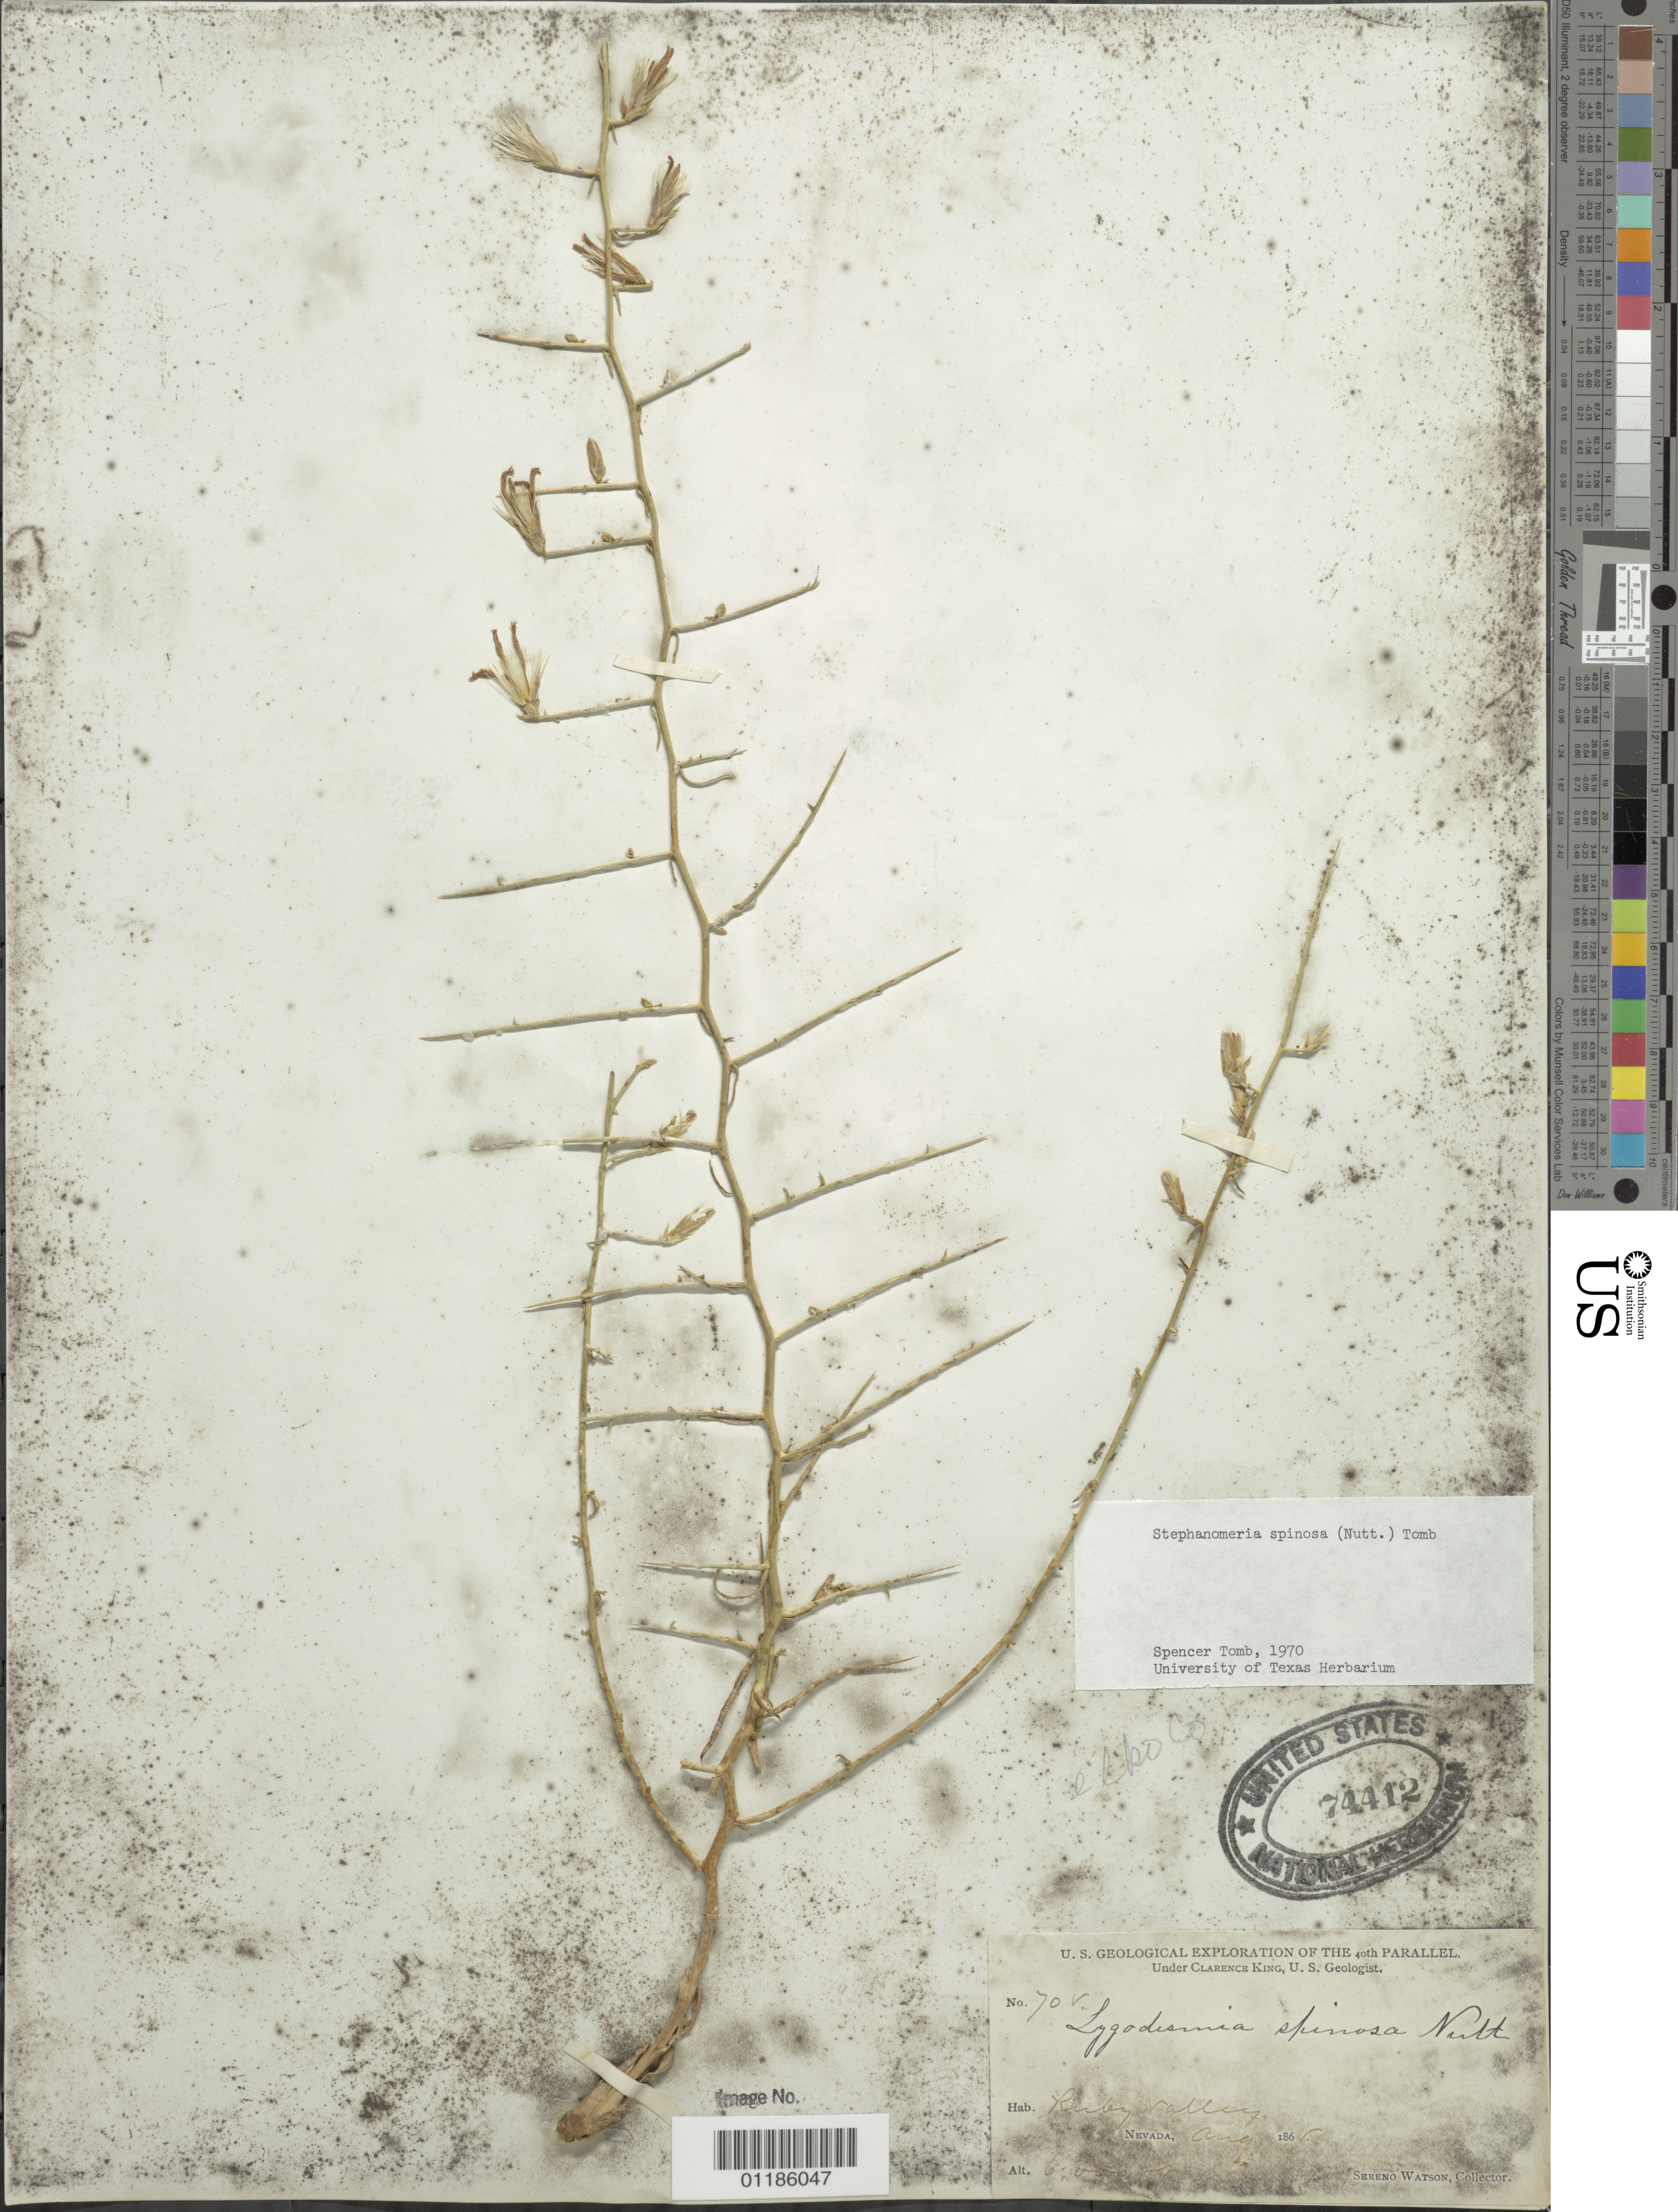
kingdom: Plantae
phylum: Tracheophyta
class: Magnoliopsida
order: Asterales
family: Asteraceae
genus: Pleiacanthus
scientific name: Pleiacanthus spinosus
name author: (Nutt.) Rydb.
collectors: S. Watson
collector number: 708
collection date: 1868-08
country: United States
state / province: Nevada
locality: Ruby Valley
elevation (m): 1829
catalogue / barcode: US 74412